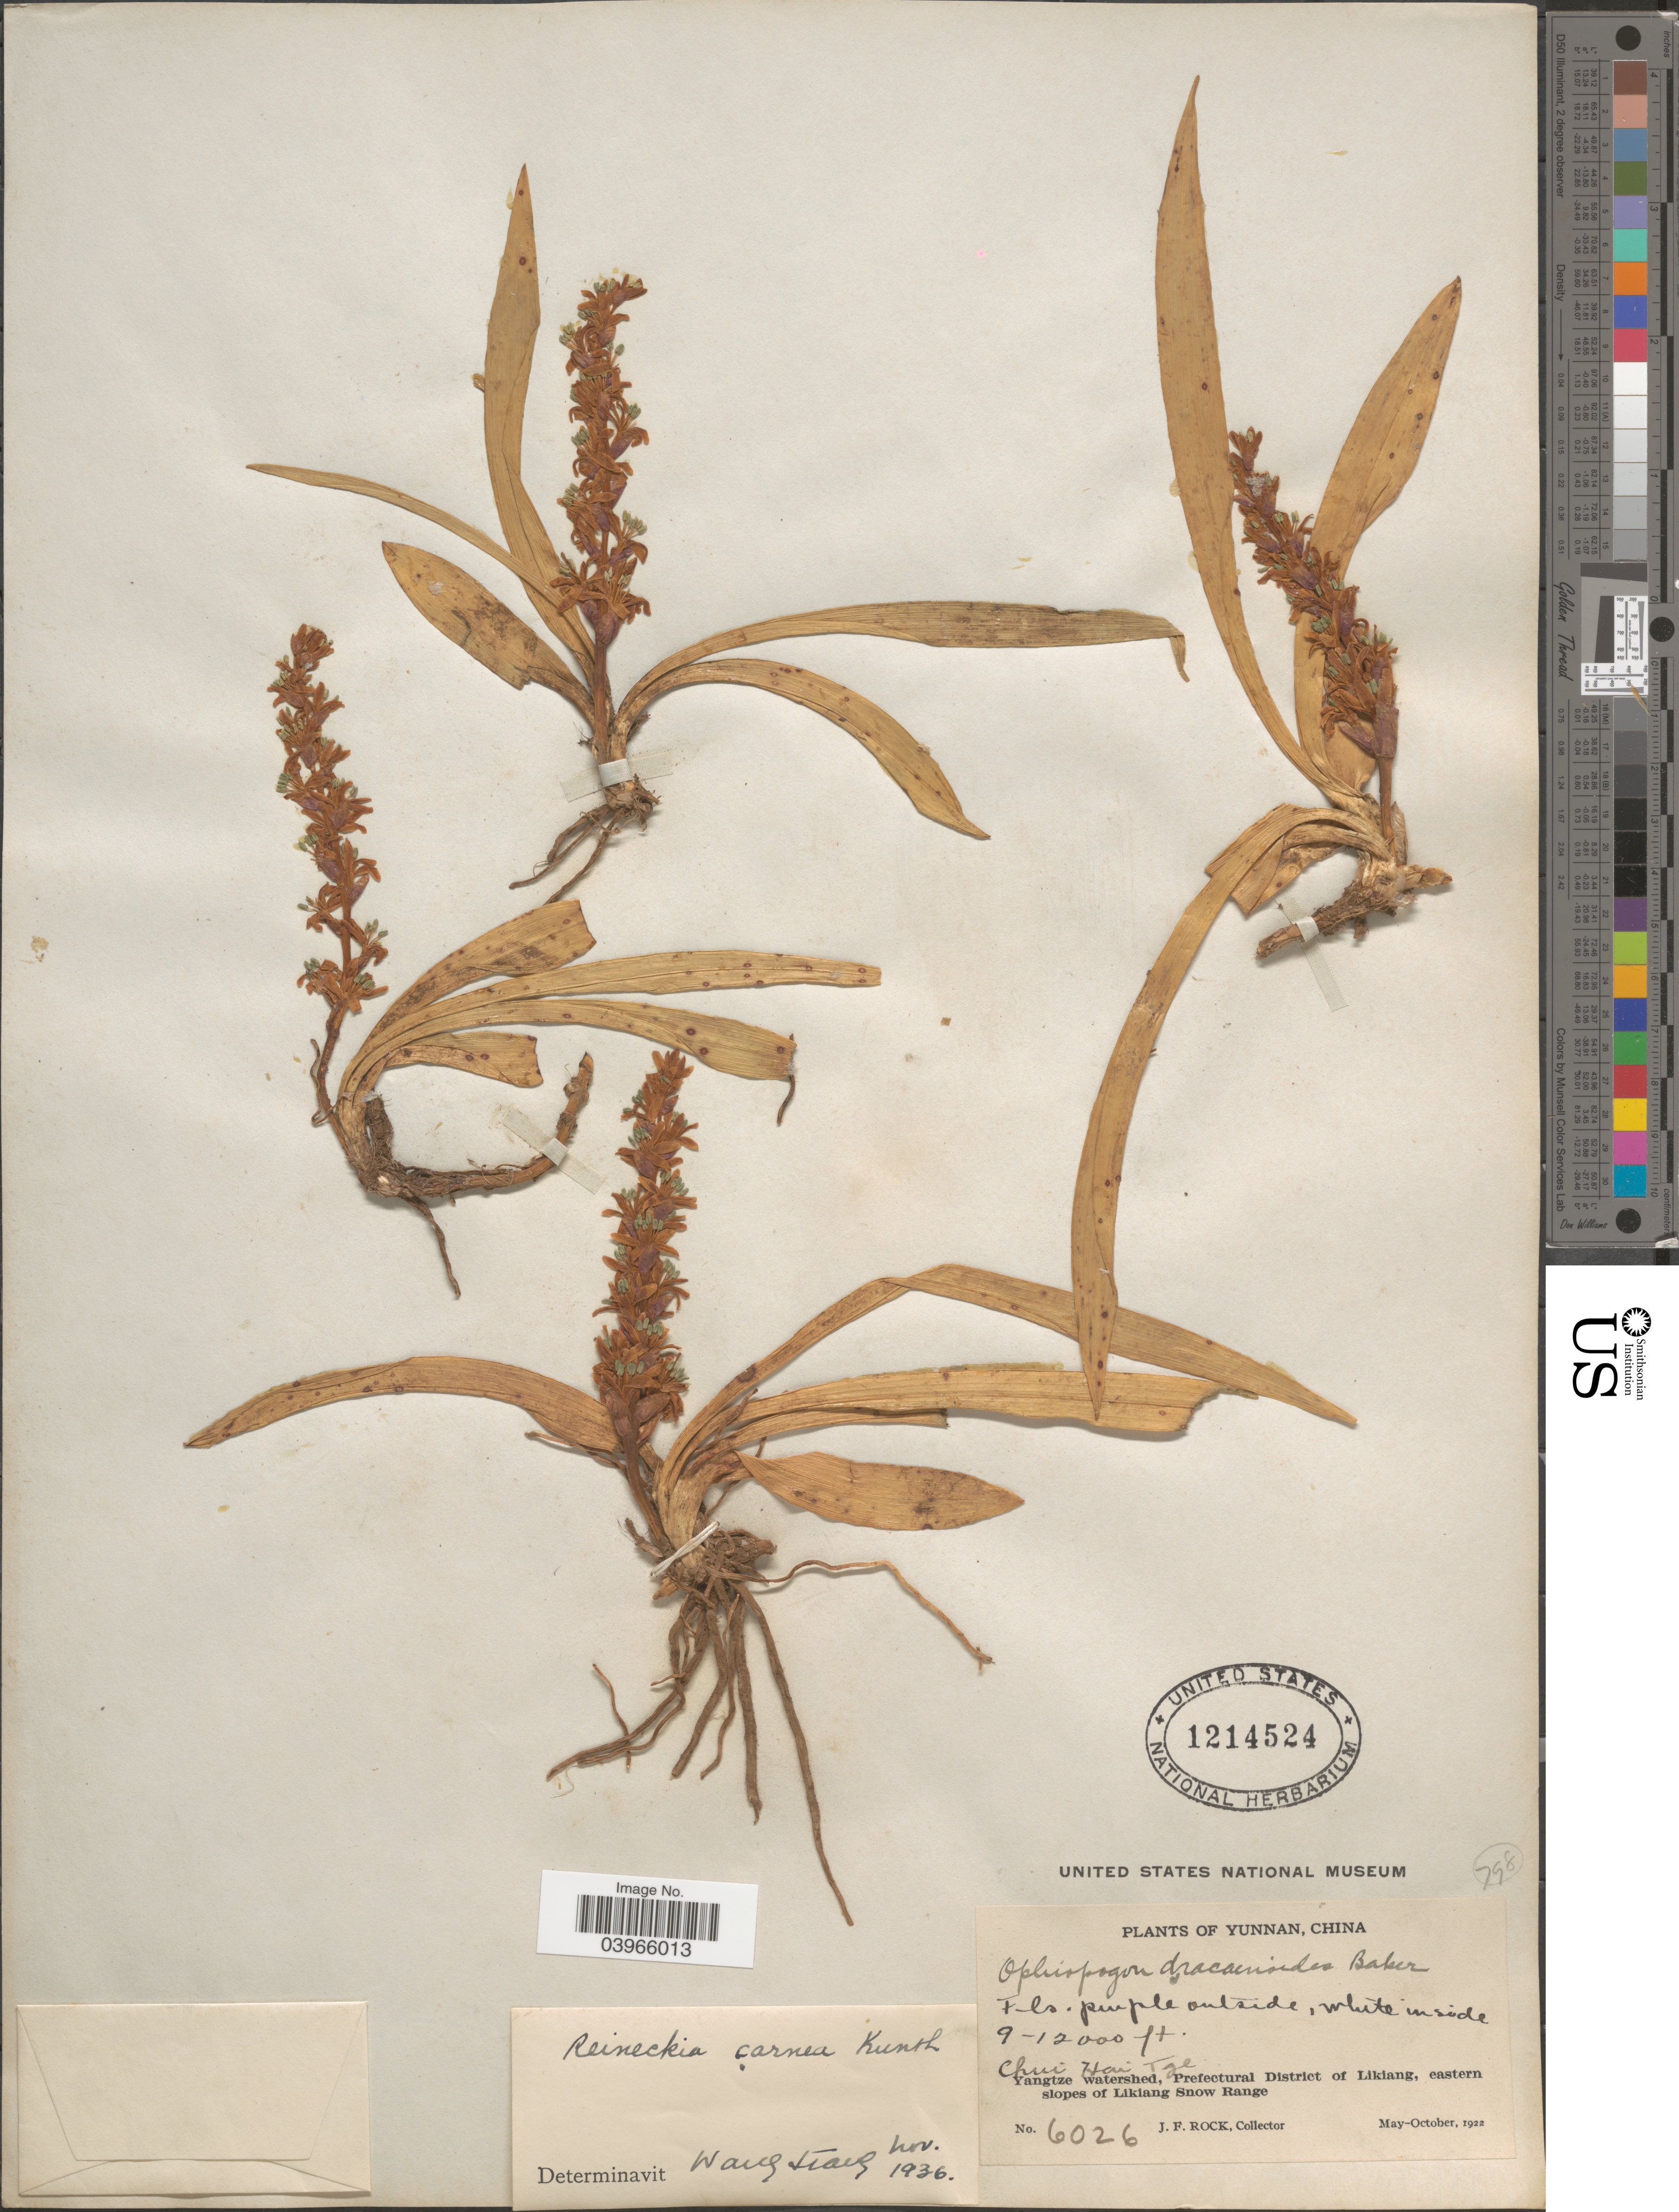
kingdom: Plantae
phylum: Tracheophyta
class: Liliopsida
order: Asparagales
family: Asparagaceae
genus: Reineckea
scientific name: Reineckea carnea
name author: (Andrews) Kunth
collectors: J. Rock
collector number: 6026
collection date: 1922-05/1922-10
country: China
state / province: Yunnan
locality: Chui Hai Tze [interpreted]. Yangtze watershed, Prefectural District of Likiang, eastern slopes of Likiang Snow Range.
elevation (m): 2743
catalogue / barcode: US 1214524